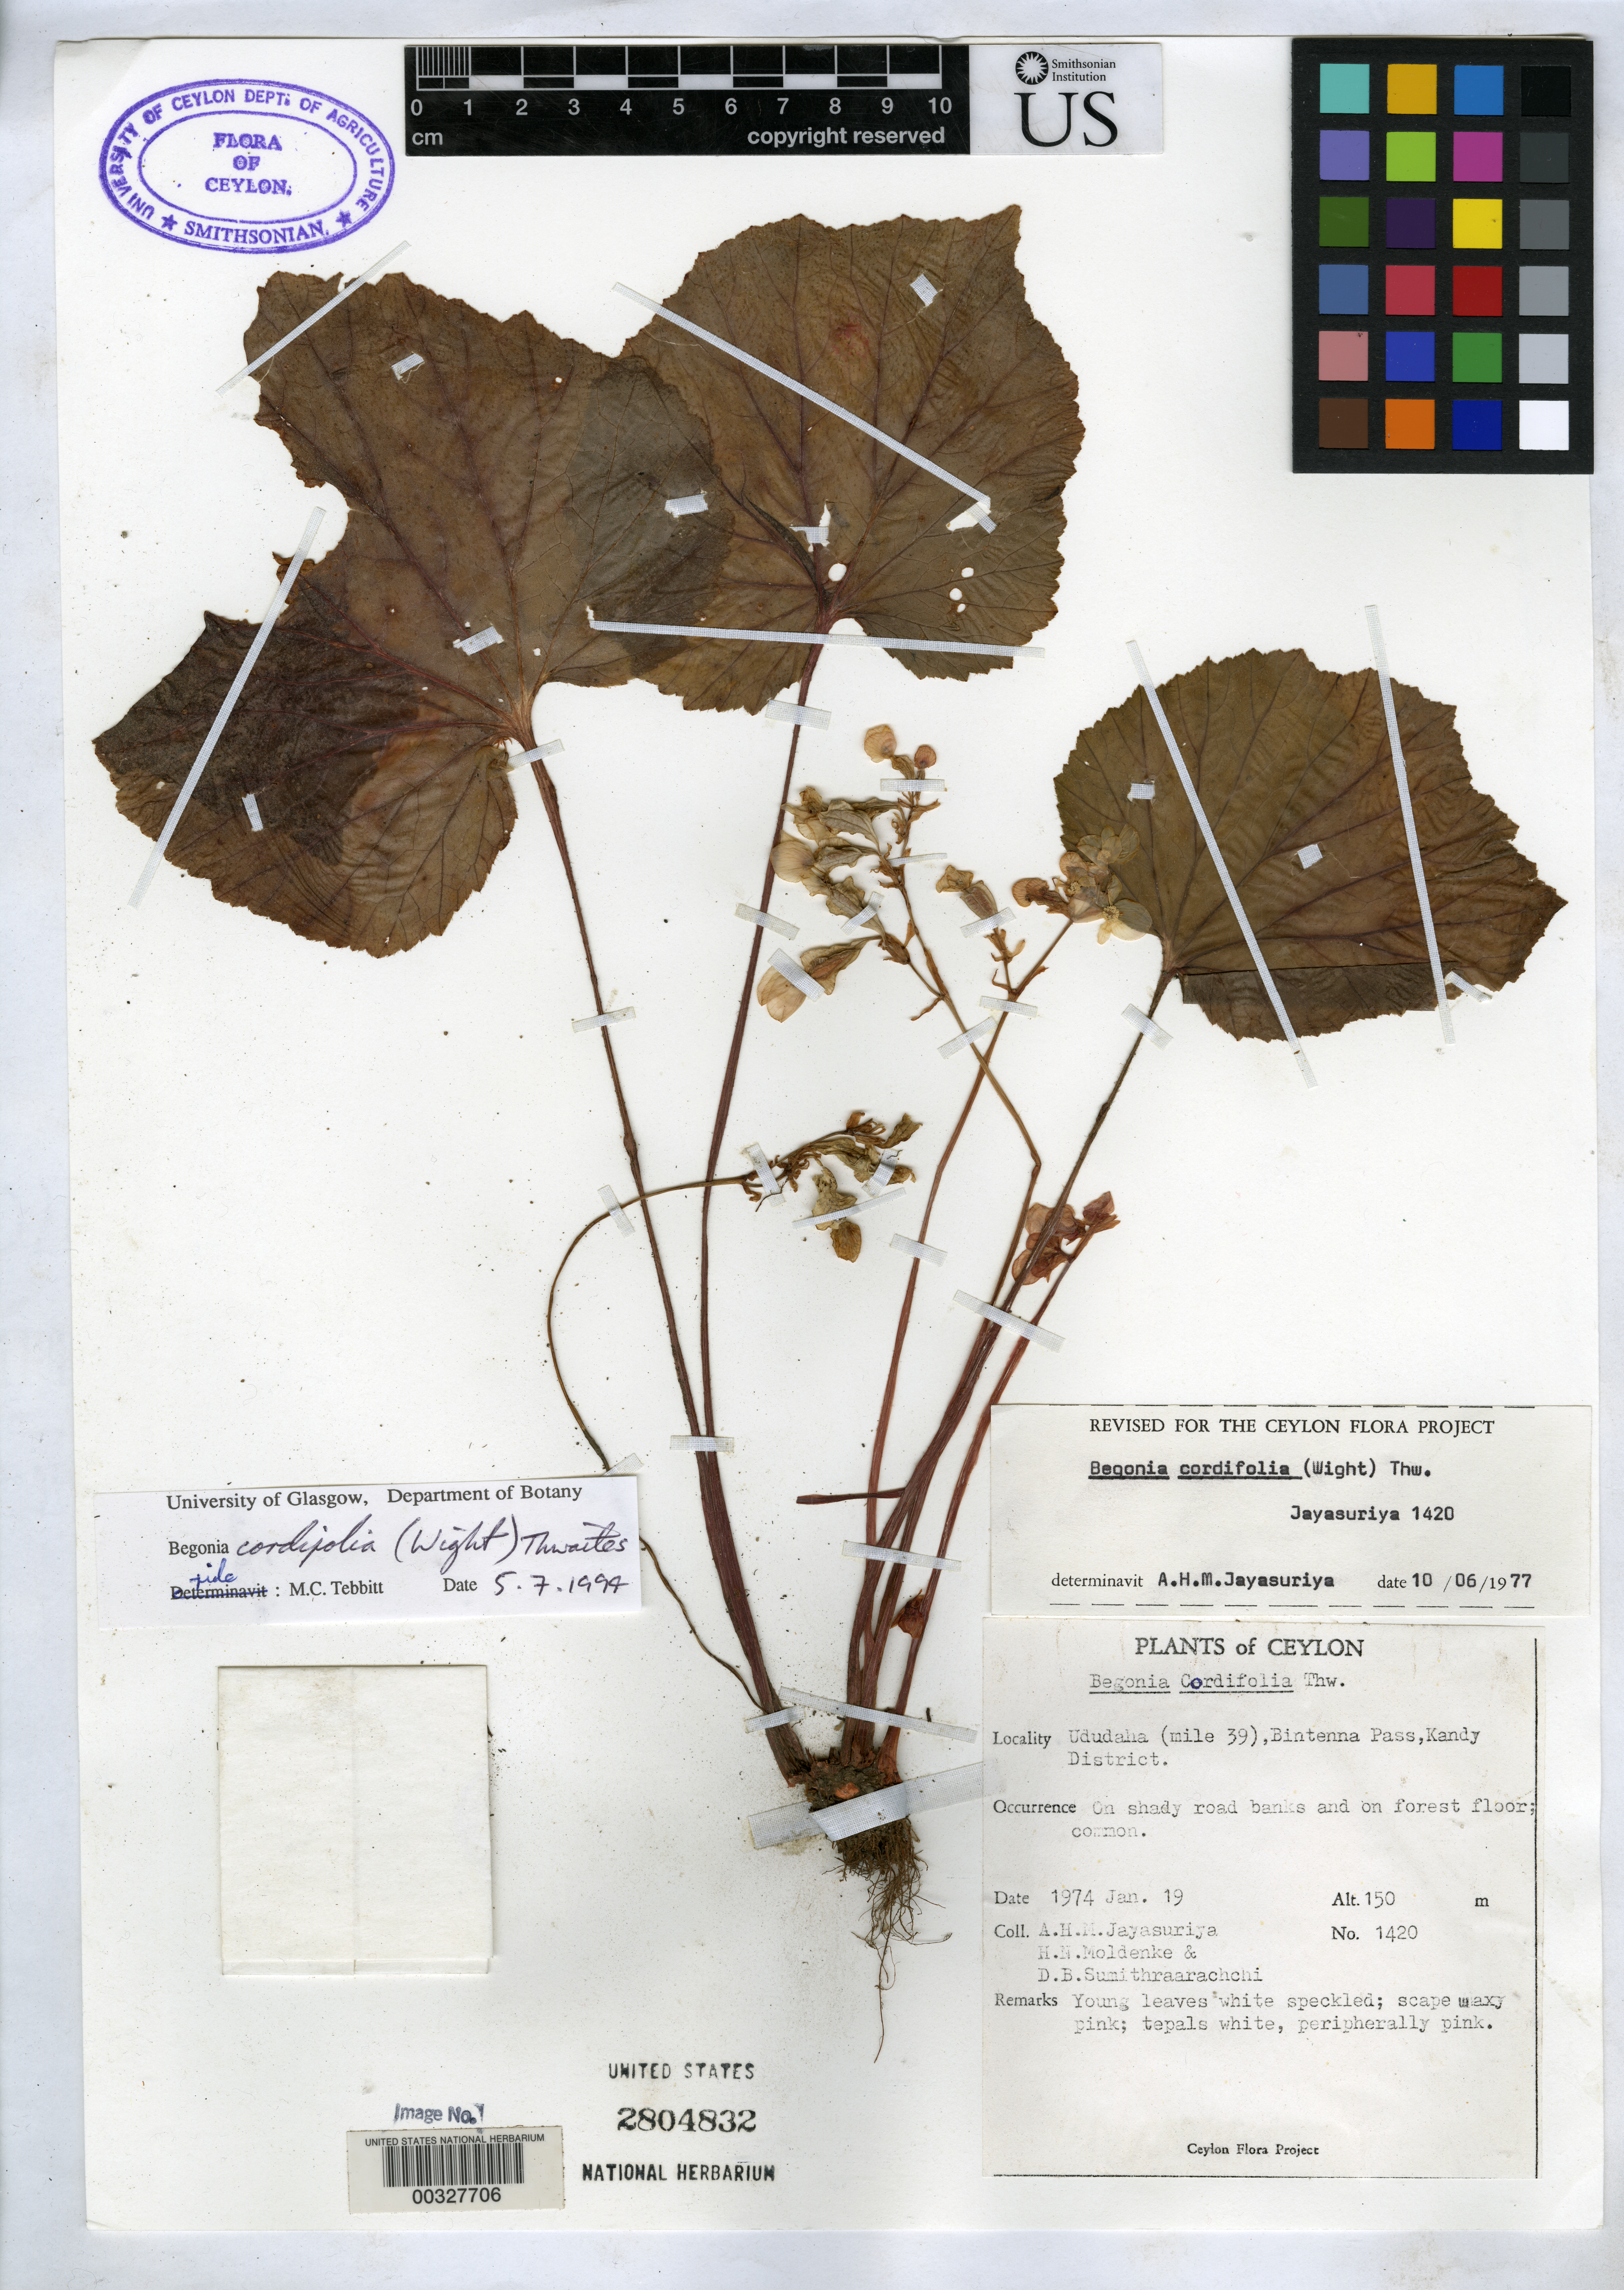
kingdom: Plantae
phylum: Tracheophyta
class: Magnoliopsida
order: Cucurbitales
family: Begoniaceae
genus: Begonia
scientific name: Begonia cordifolia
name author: (Wight) Thwaites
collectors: A. H. Jayasuriya, H. N. Moldenke & D. B. Sumithraarachchi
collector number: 1420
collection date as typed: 19 Jan 1974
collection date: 1974-01-19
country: Sri Lanka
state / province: Central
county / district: Kandy Dist.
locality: Ududaha (mile 39), bintenna pass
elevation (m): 150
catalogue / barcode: US 2804832